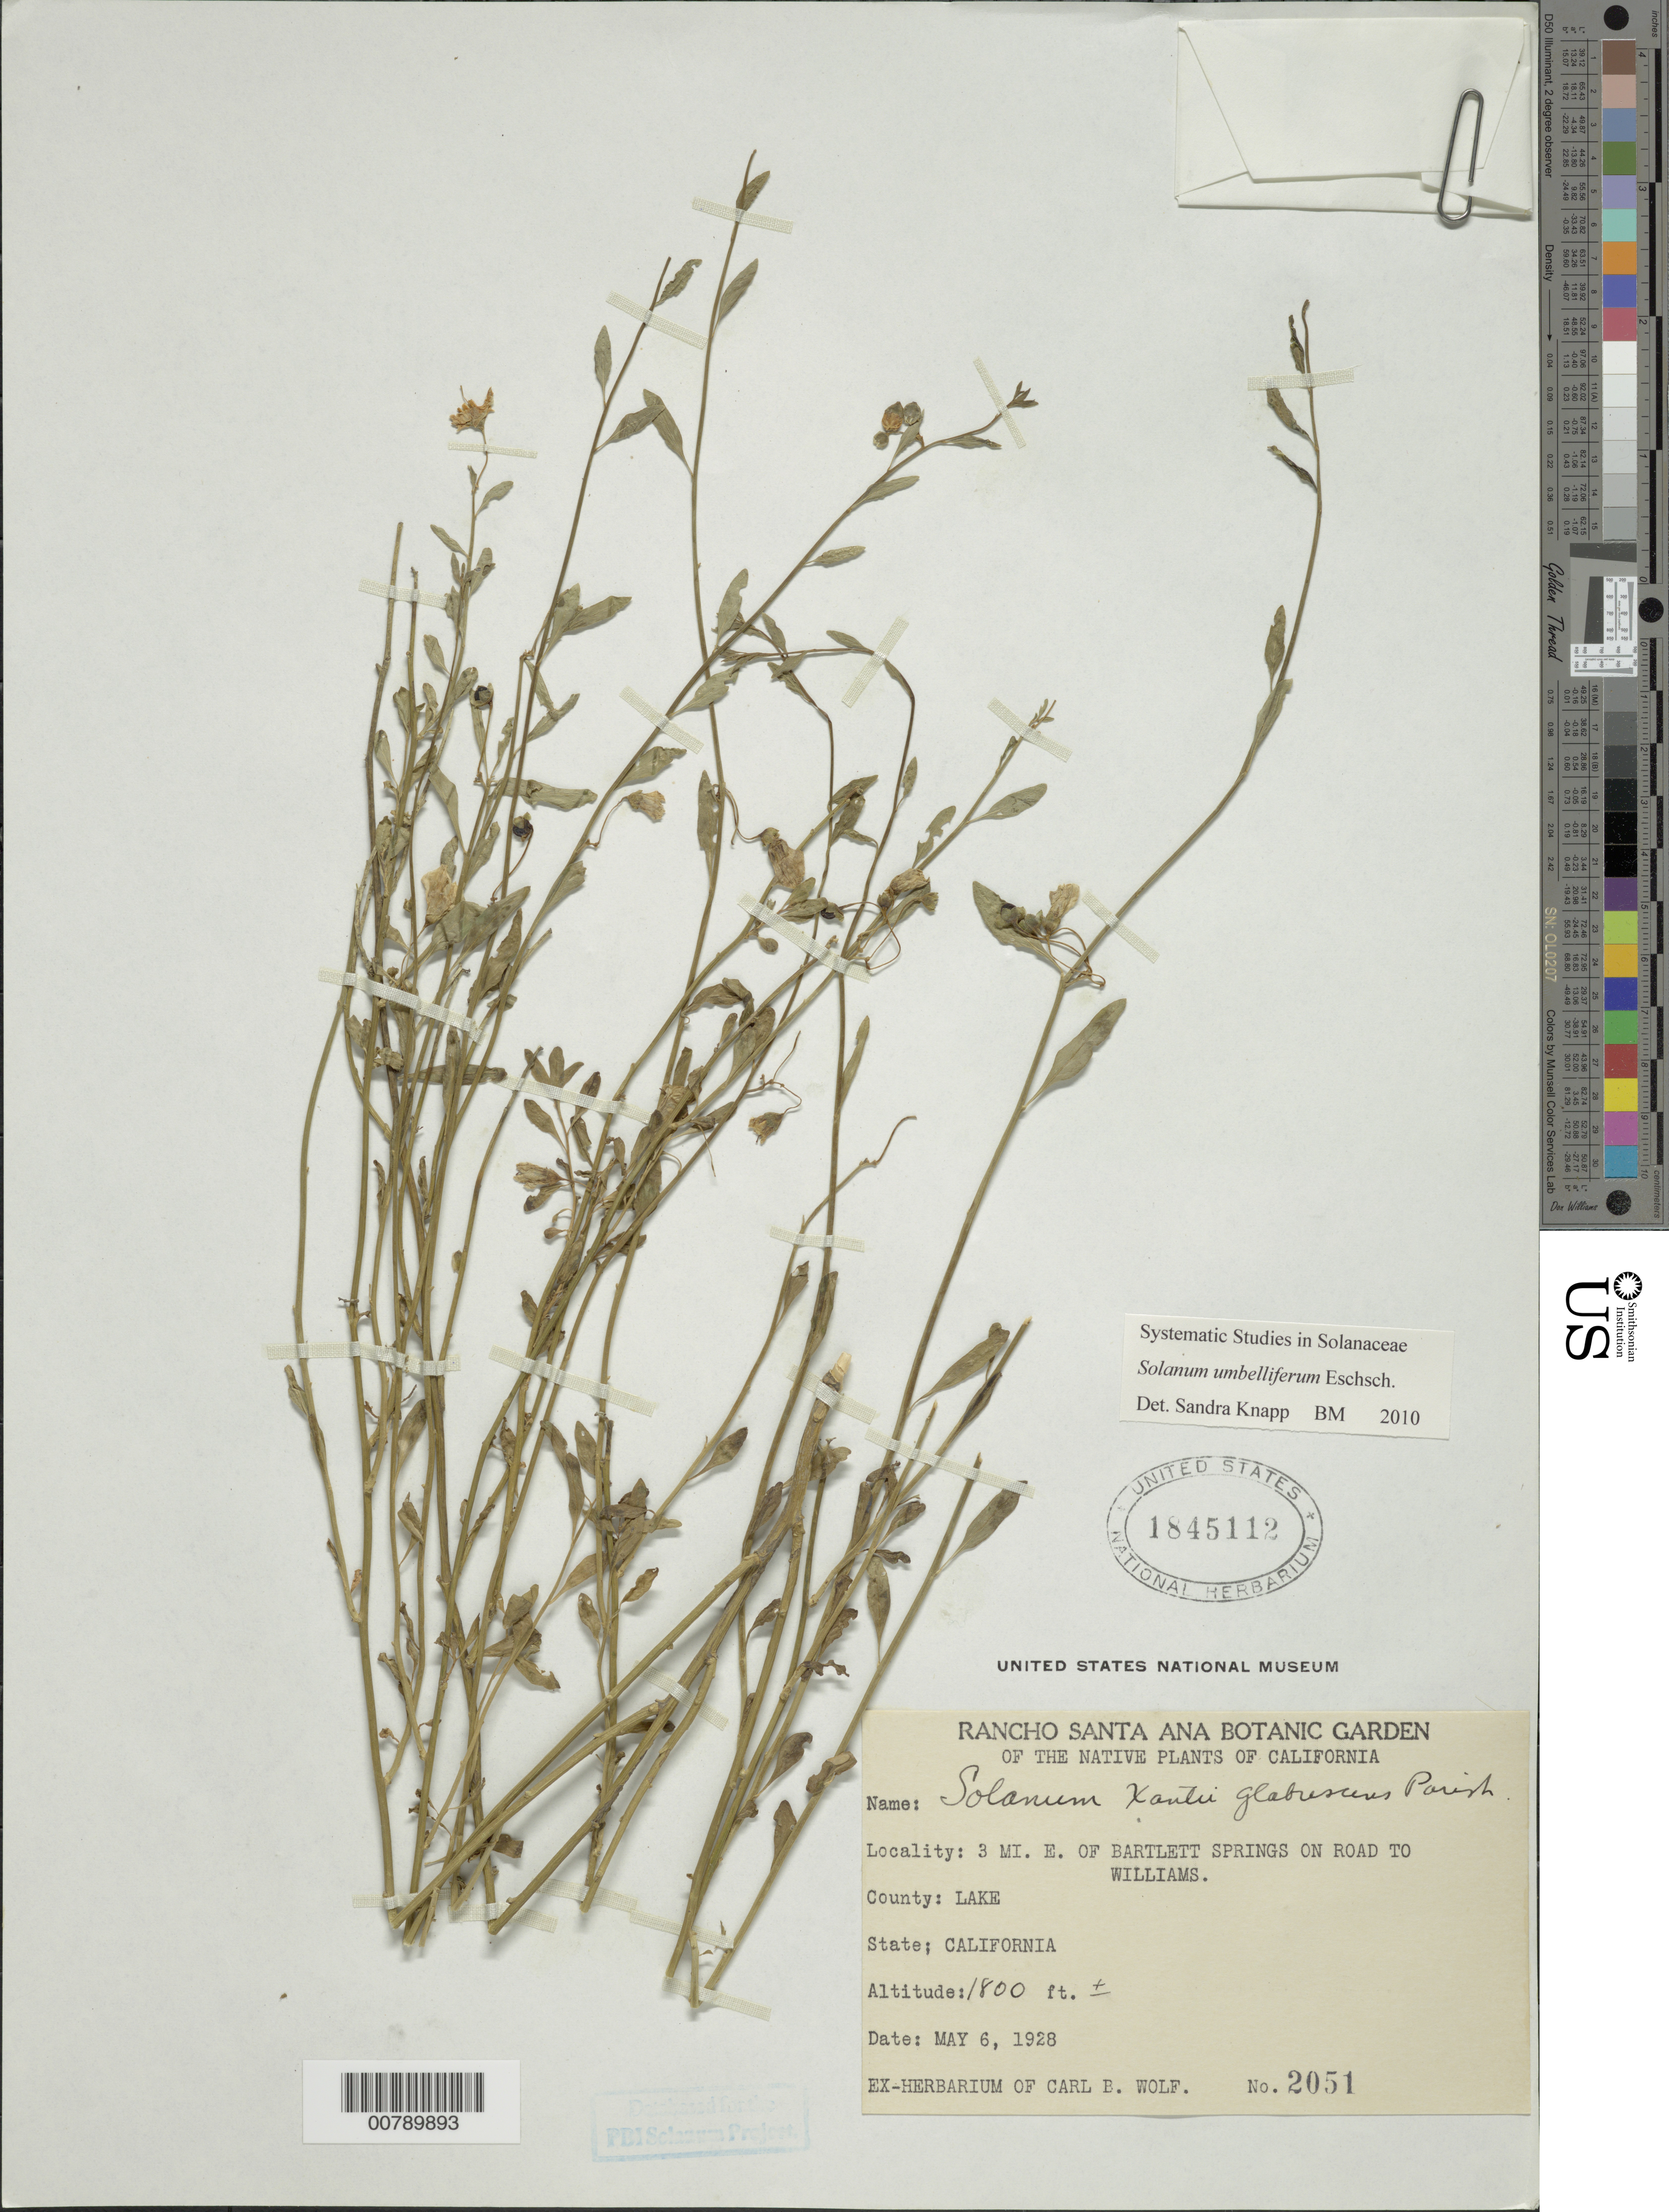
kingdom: Plantae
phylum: Tracheophyta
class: Magnoliopsida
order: Solanales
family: Solanaceae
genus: Solanum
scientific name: Solanum umbelliferum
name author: Eschsch.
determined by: Knapp, S. D.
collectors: C. B. Wolf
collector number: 2051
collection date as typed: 6 May 1928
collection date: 1928-05-06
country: United States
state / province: California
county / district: Lake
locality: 3 mi E of Bartlett Springs on the road to Williams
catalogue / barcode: US 1845112